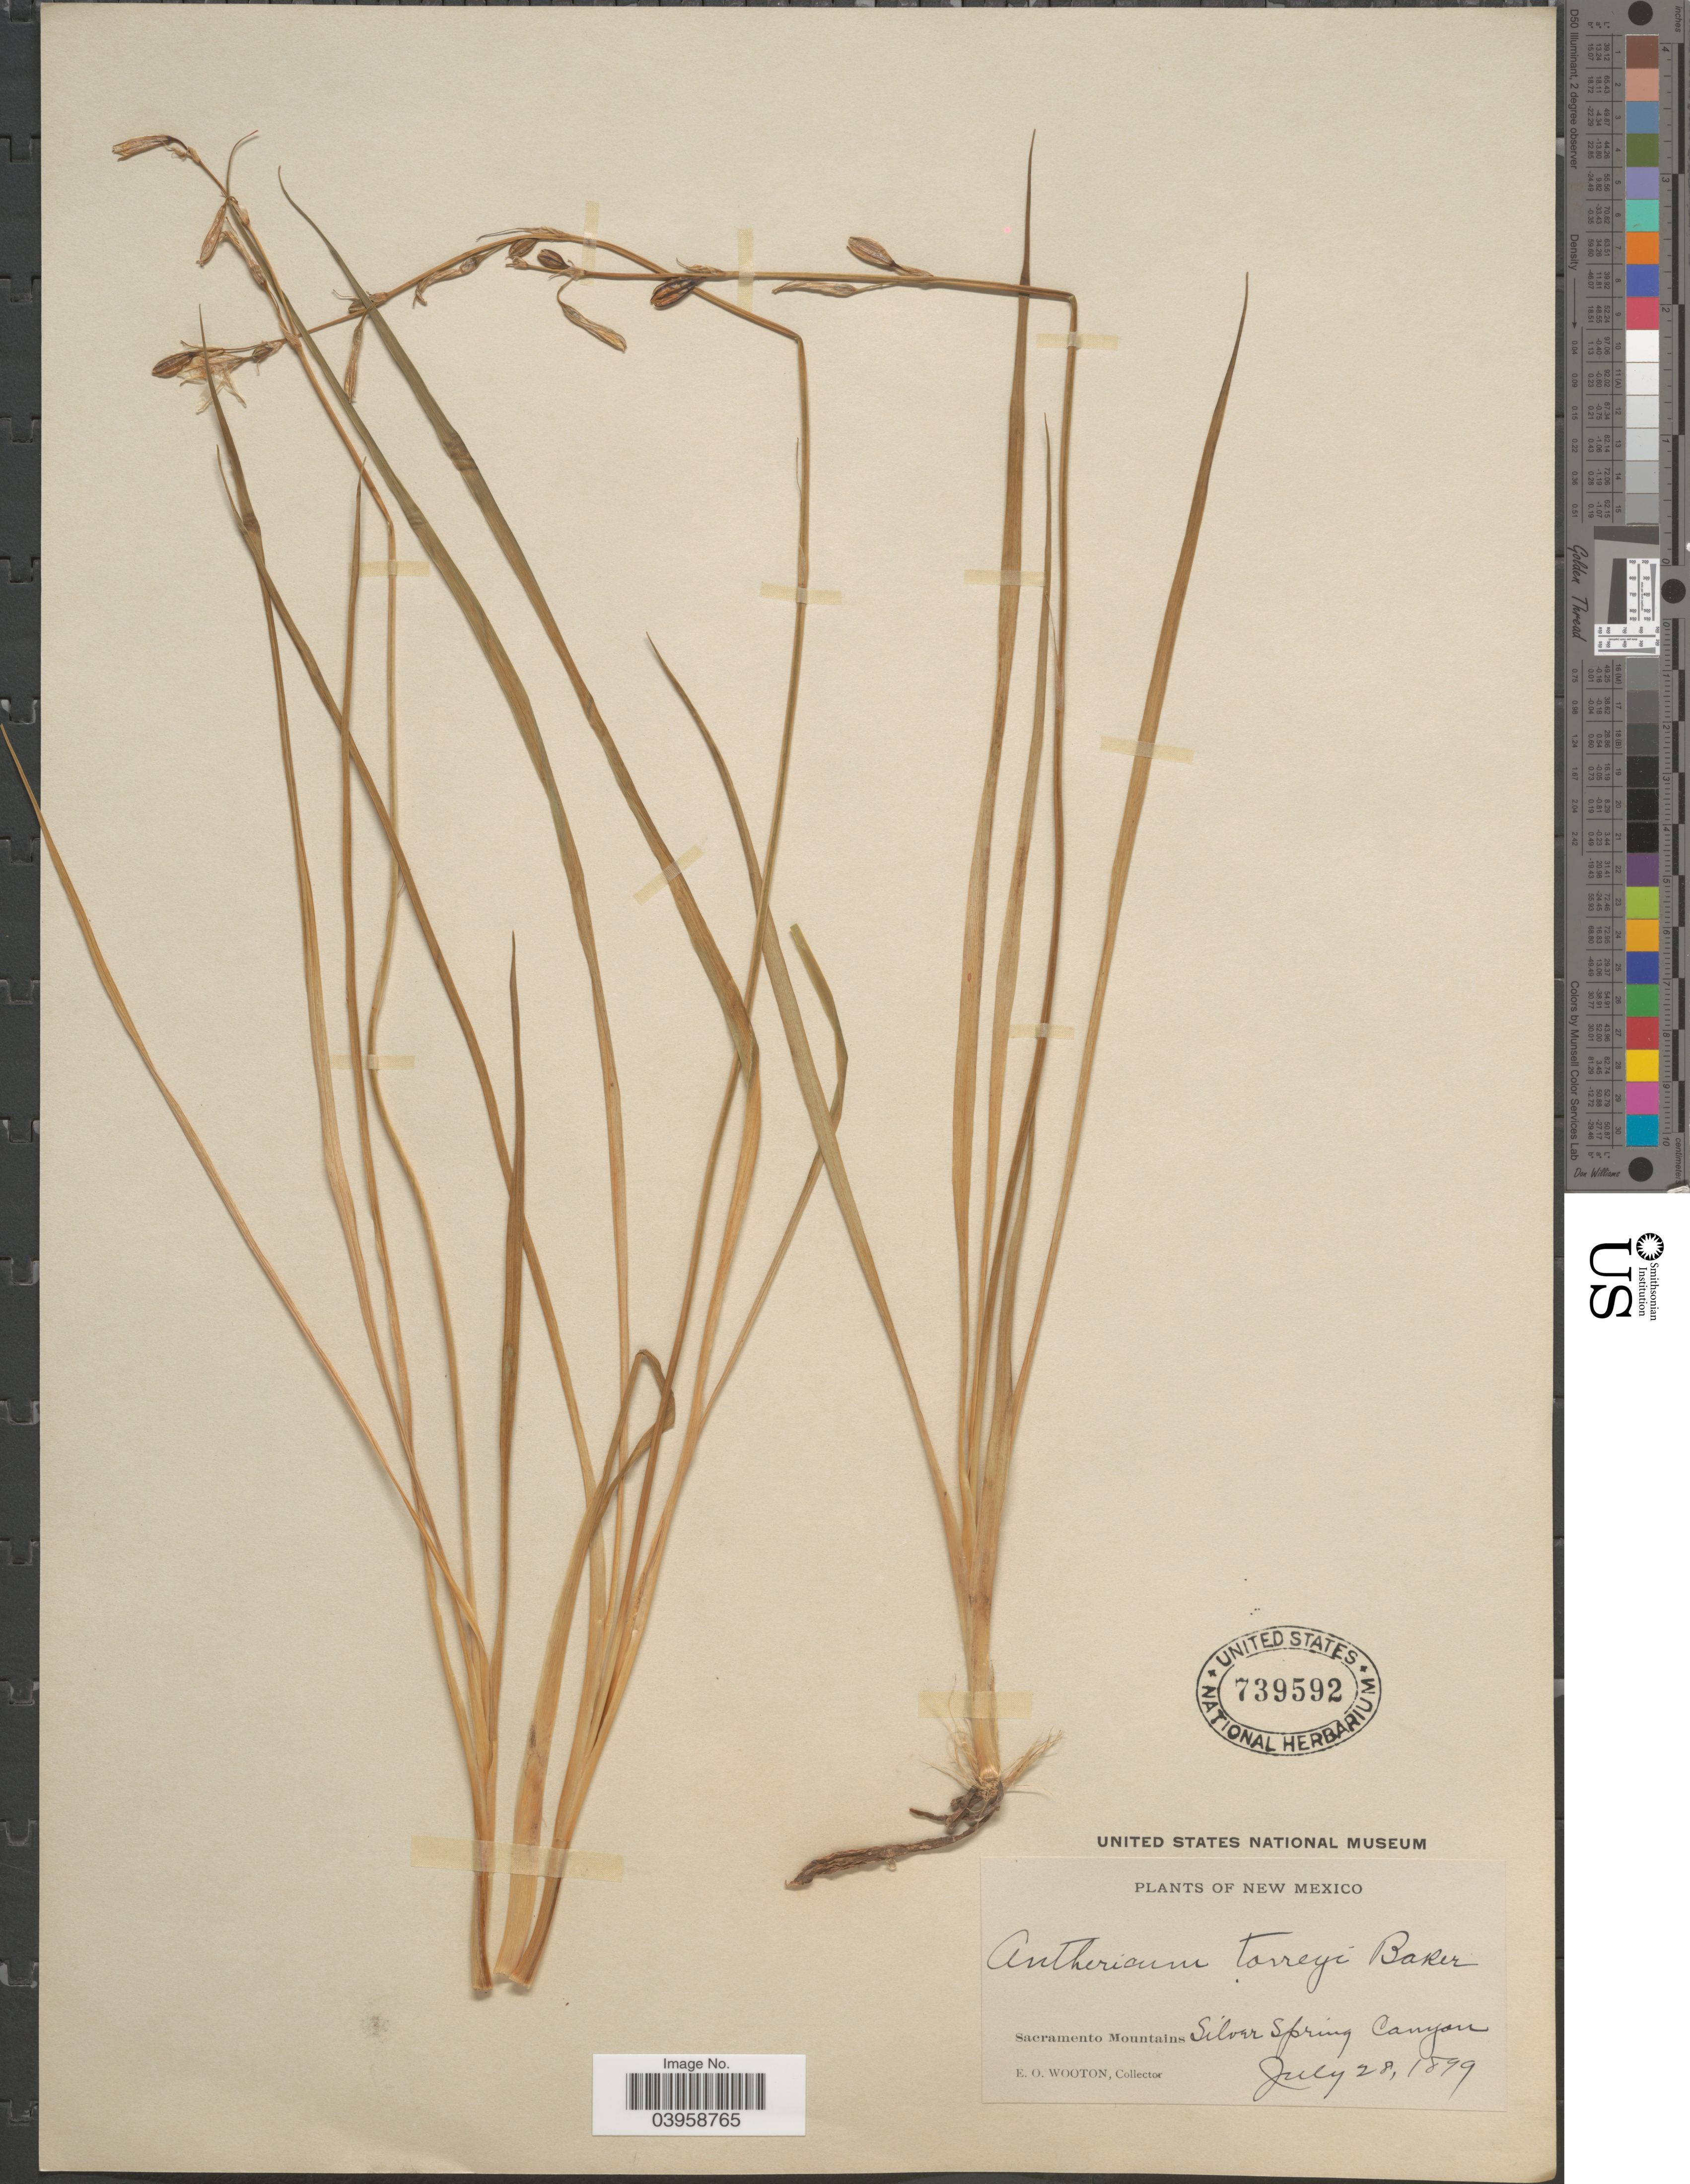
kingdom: Plantae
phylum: Tracheophyta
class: Liliopsida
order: Asparagales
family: Asparagaceae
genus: Anthericum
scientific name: Anthericum torreyi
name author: Baker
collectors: E. O. Wooton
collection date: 1899-07-28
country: United States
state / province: New Mexico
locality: Sacramento Mountains. Silver Spring Canyon.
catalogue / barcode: US 739592